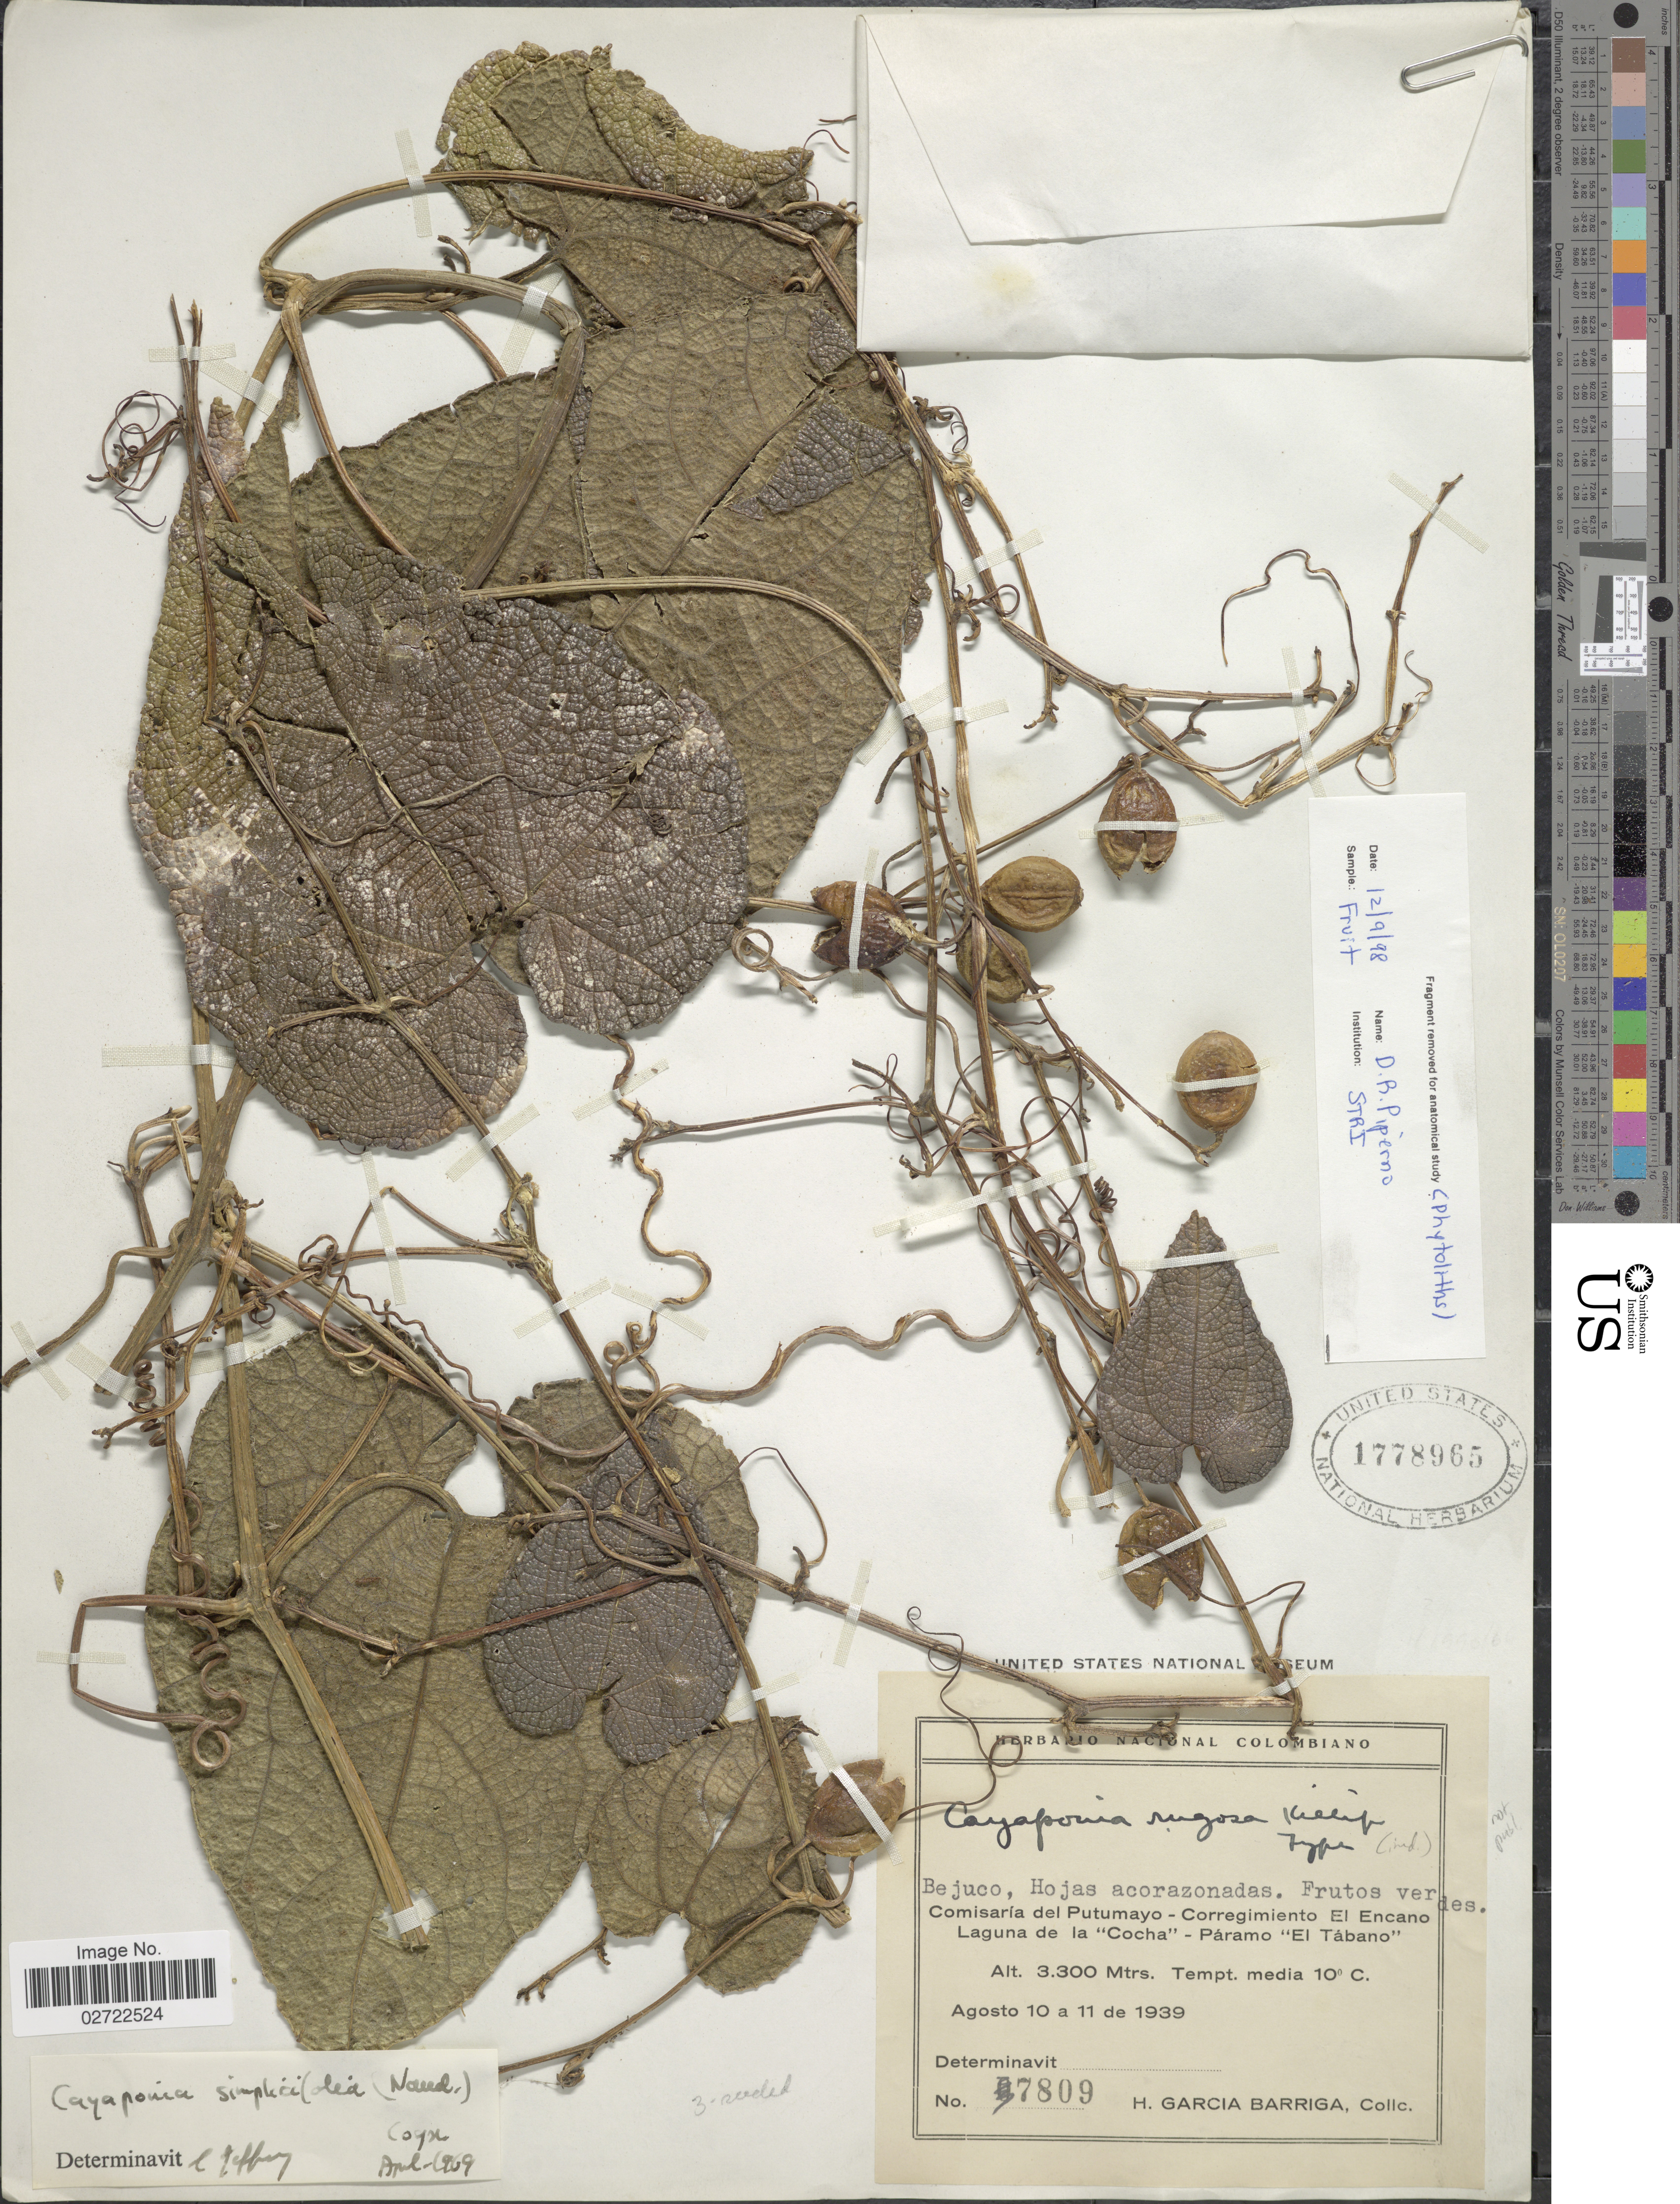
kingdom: Plantae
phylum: Tracheophyta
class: Magnoliopsida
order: Cucurbitales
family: Cucurbitaceae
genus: Cayaponia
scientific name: Cayaponia simplicifolia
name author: (Naudin) Cogn.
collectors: H. García Barriga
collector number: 7809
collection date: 1939-08-10/1939-08-11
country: Colombia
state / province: Putumayo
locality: Comisaria del Putumayo - Corregimiento El Encano Laguna de la "Cocha" - Paramo "El Tabano"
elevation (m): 3300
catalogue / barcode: US 1778965